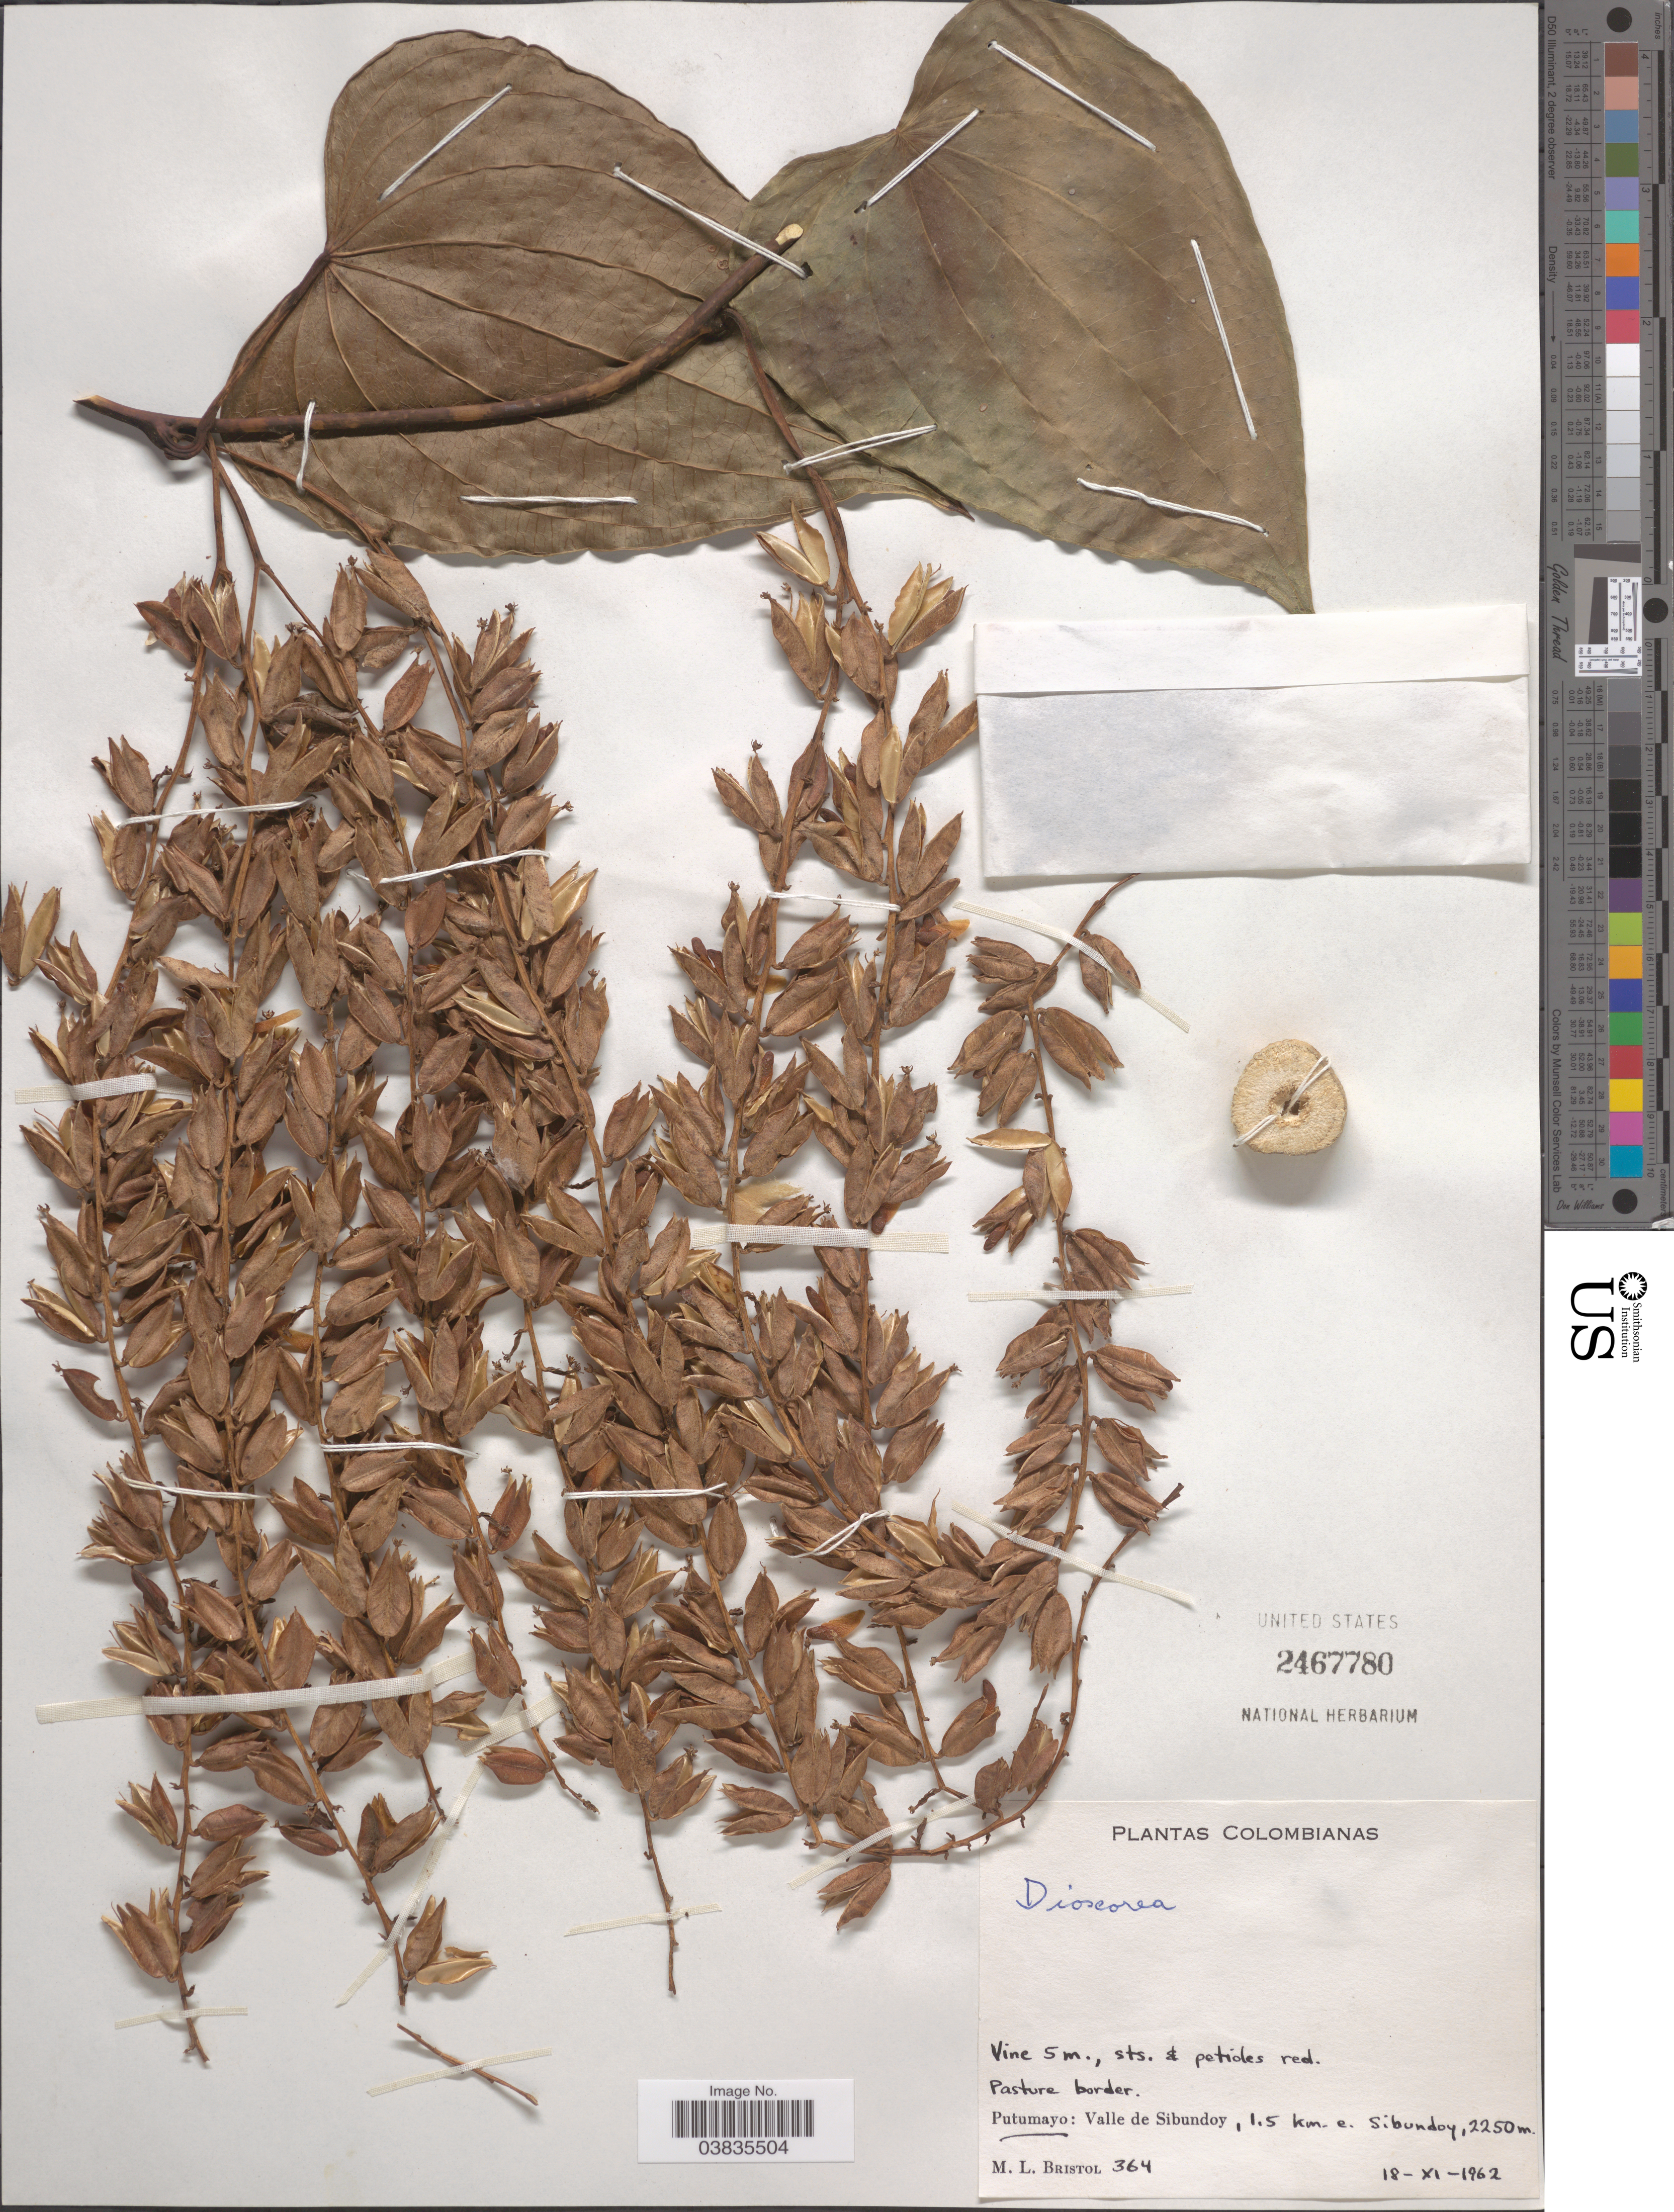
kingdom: Plantae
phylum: Tracheophyta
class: Liliopsida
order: Dioscoreales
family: Dioscoreaceae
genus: Dioscorea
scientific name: Dioscorea sp.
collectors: M. L. Bristol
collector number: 364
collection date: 1962-11-18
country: Colombia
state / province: Putumayo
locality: Valle de Sibundoy, 1.5 km. e. Sibundoy.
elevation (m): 2250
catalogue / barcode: US 2467780